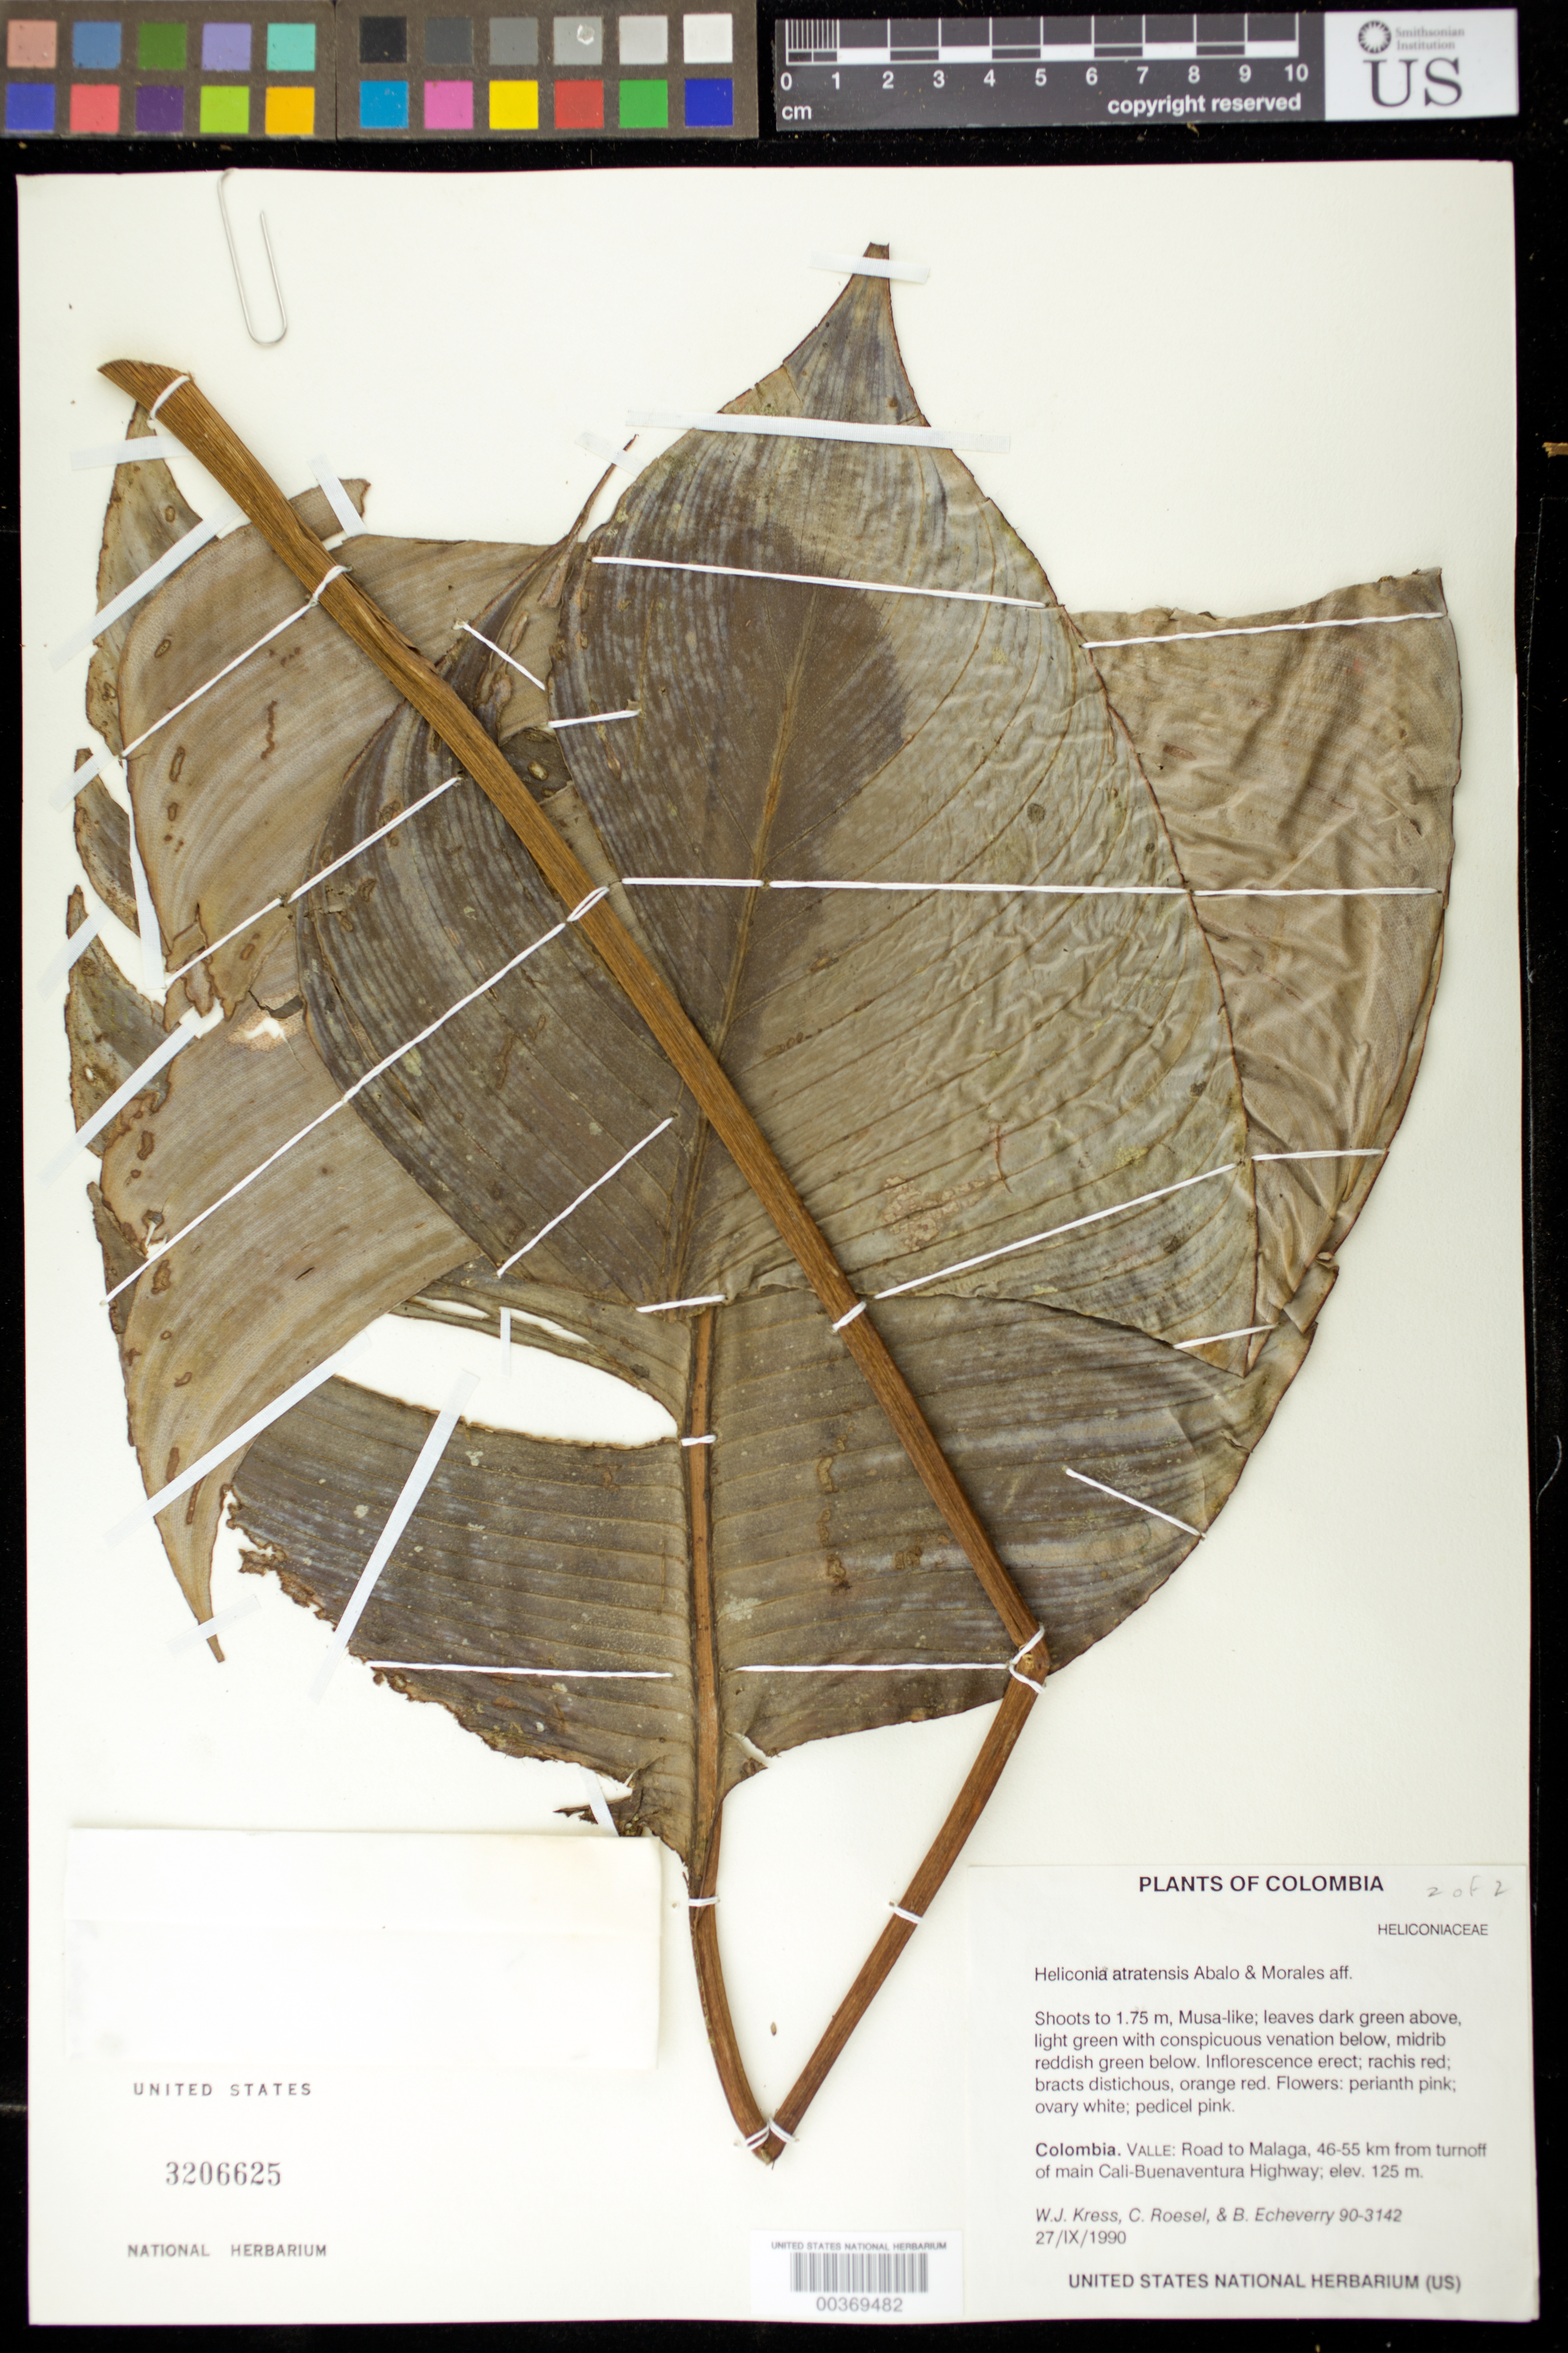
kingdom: Plantae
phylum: Tracheophyta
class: Liliopsida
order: Zingiberales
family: Heliconiaceae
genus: Heliconia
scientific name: Heliconia atratensis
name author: Abalo & G. Morales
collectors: W. J. Kress, C. S. Roesel & B. Echeverry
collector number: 90-3142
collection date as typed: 27 Sep 1990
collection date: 1990-09-27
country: Colombia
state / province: Valle del Cauca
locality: Valle: road to Malaga, 46-55 km from turnoff of main Cali-Buena Ventura Hwy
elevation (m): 125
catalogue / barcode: US 3206625